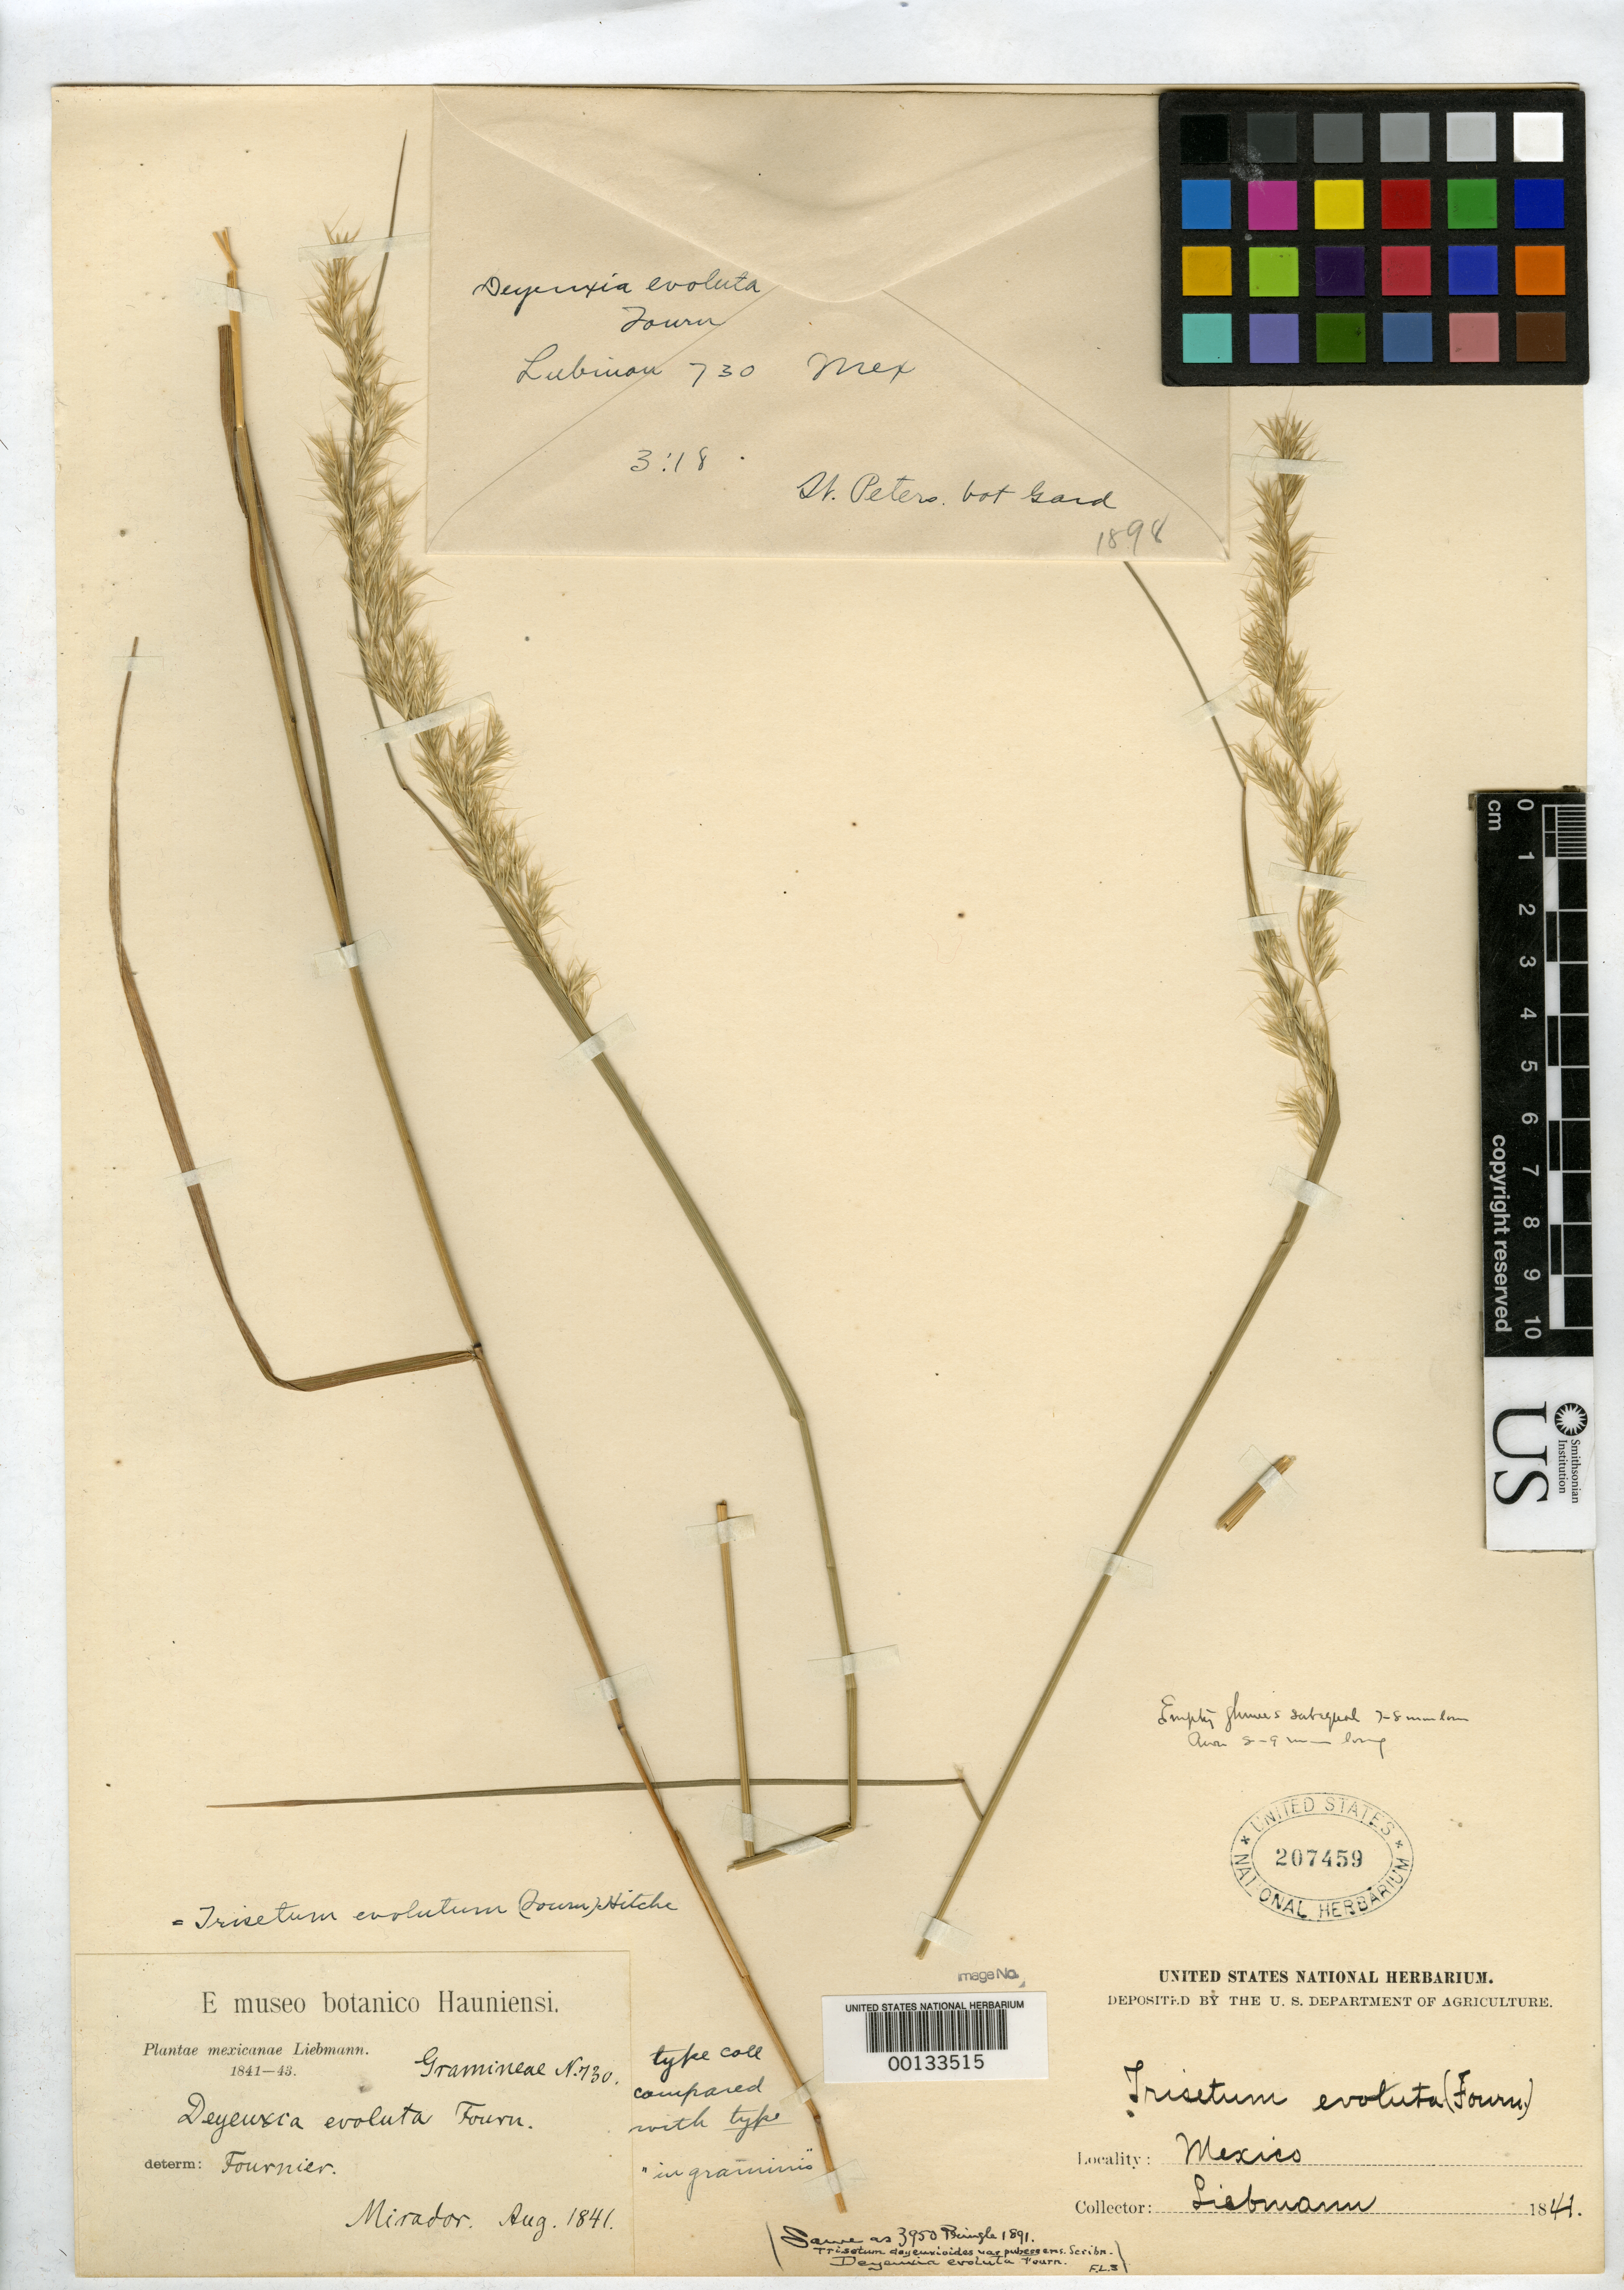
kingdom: Plantae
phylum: Tracheophyta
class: Liliopsida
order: Poales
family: Poaceae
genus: Deyeuxia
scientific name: Deyeuxia evoluta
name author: E. Fourn.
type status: Isotype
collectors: F. M. Liebmann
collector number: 730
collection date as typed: Aug 1841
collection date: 1841-08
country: Mexico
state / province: Veracruz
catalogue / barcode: US 207459